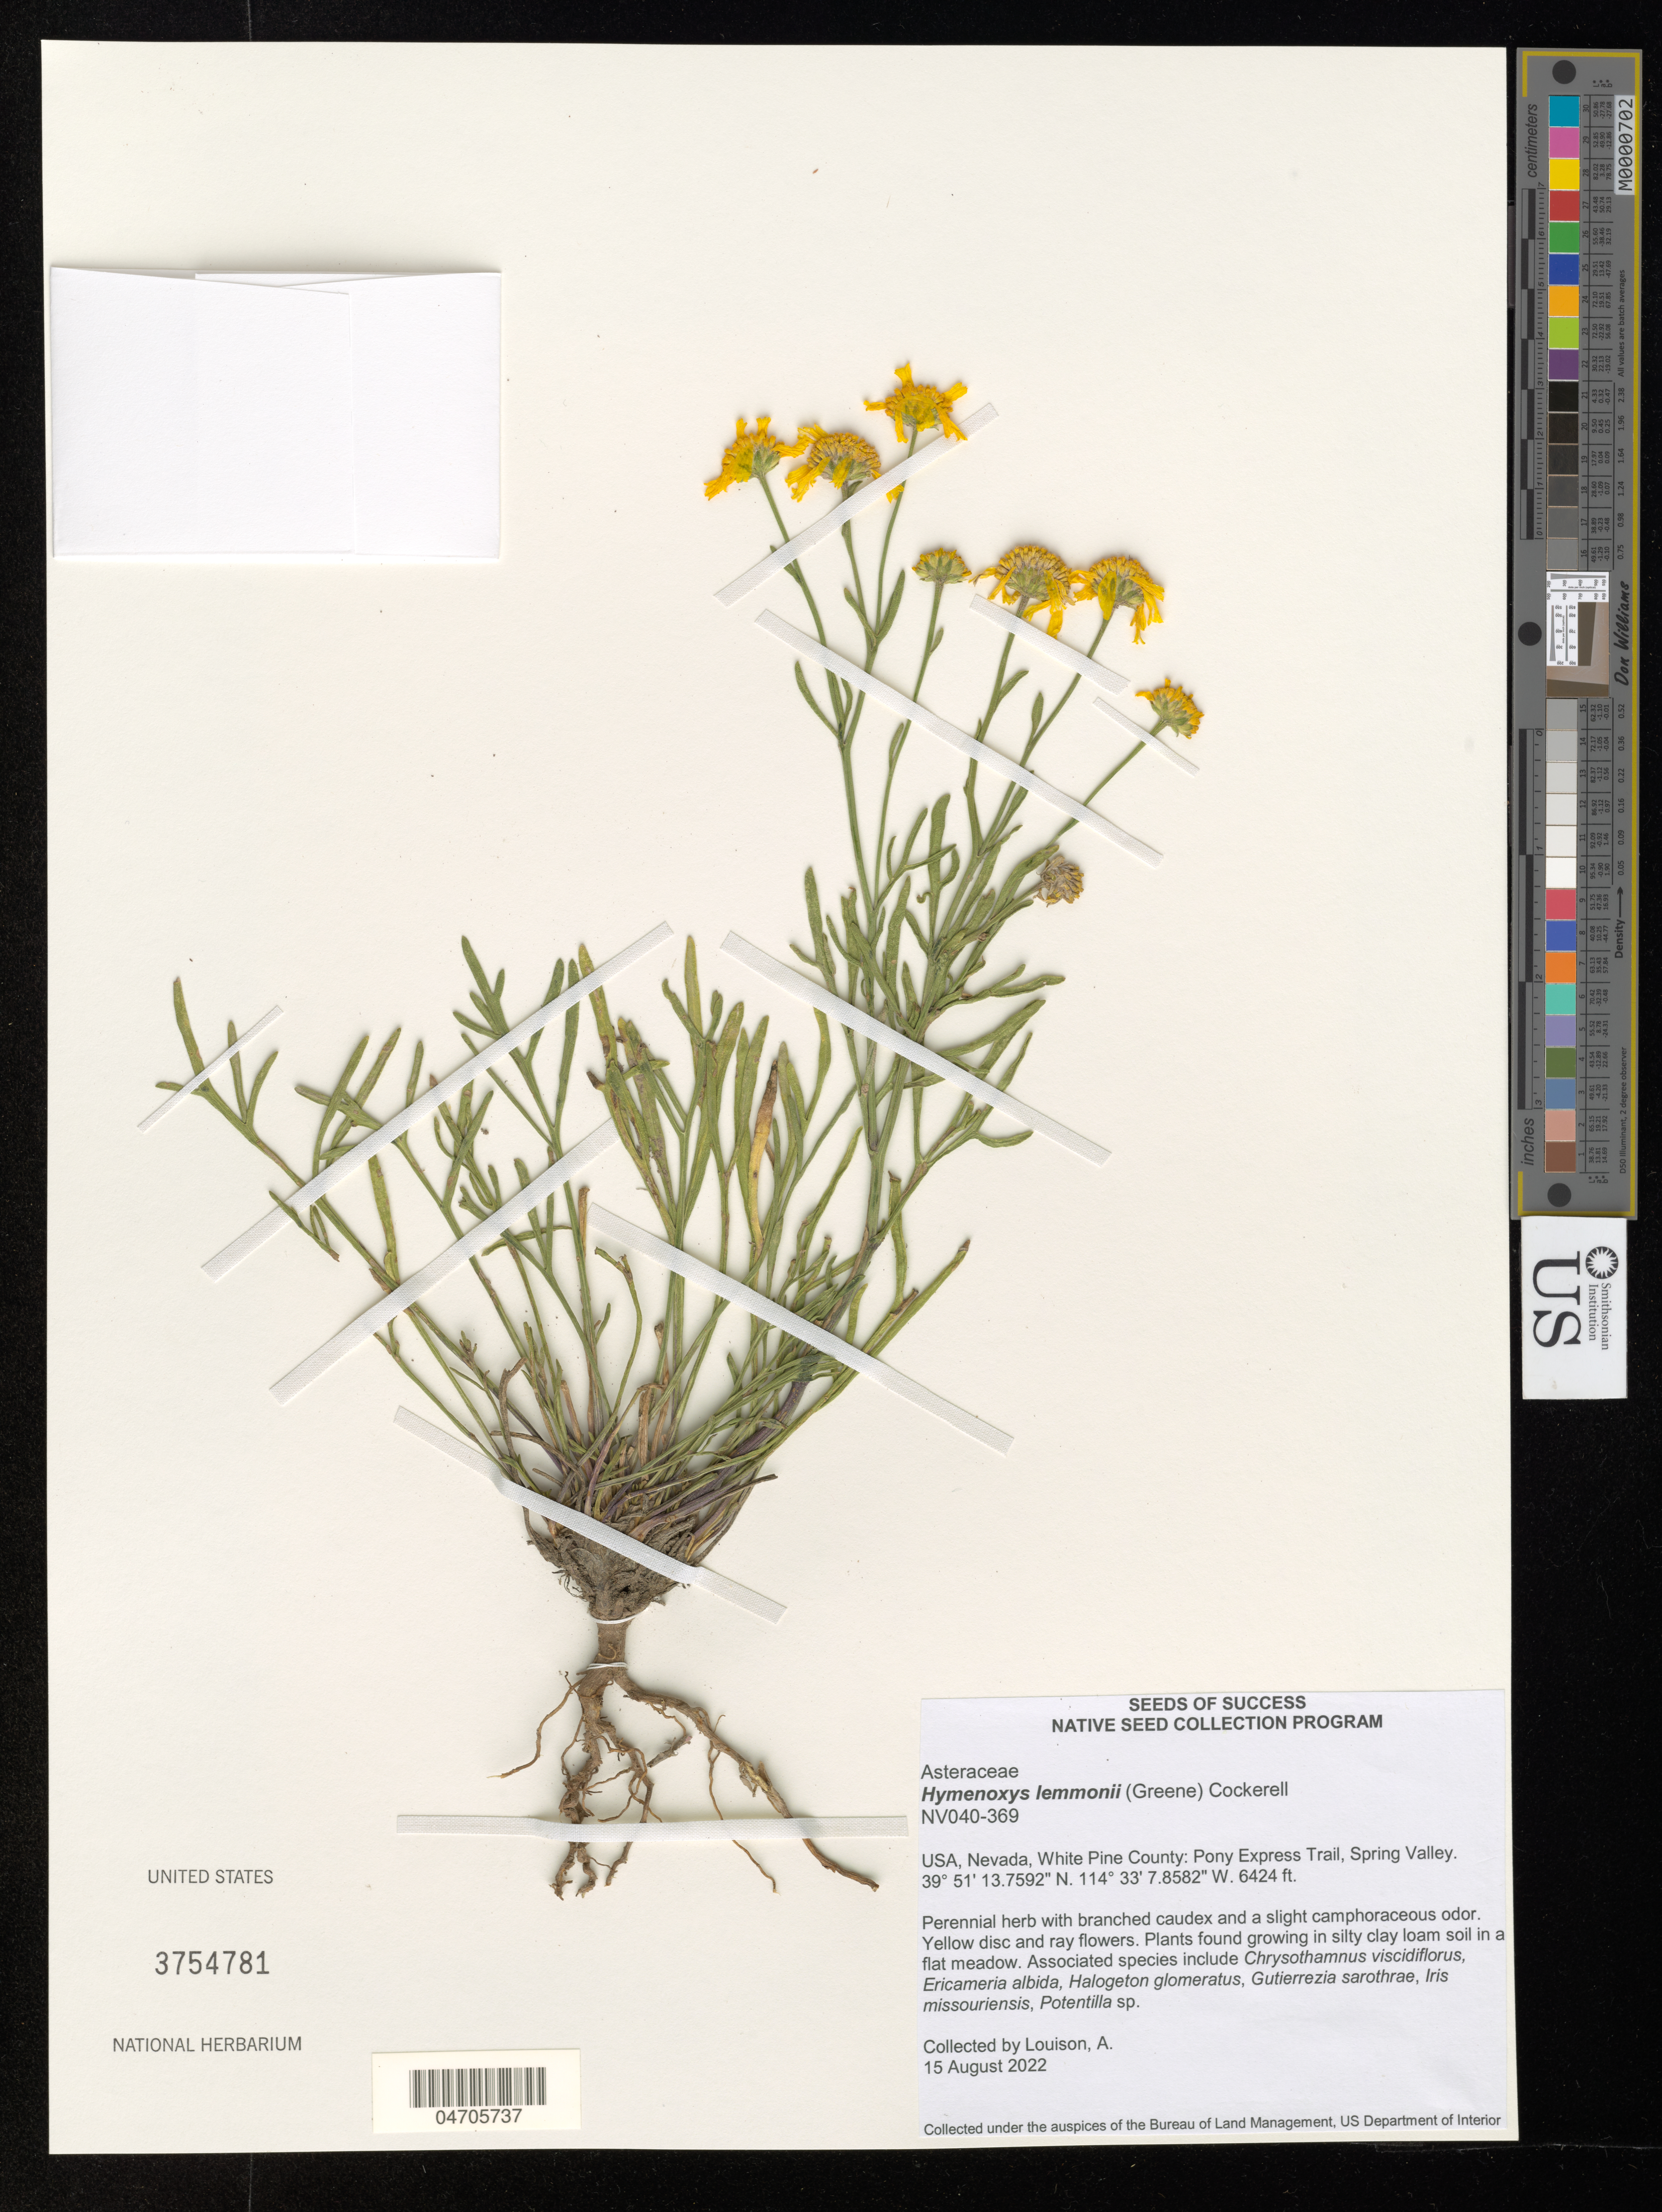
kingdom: Plantae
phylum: Tracheophyta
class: Magnoliopsida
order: Asterales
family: Asteraceae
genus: Hymenoxys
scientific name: Hymenoxys lemmonii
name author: (Greene) Cockerell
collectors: A. Louison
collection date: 2022-08-15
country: United States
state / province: Nevada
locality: White Pine County: Pony Express Trail, Spring Valley.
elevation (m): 1958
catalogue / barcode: US 3754781